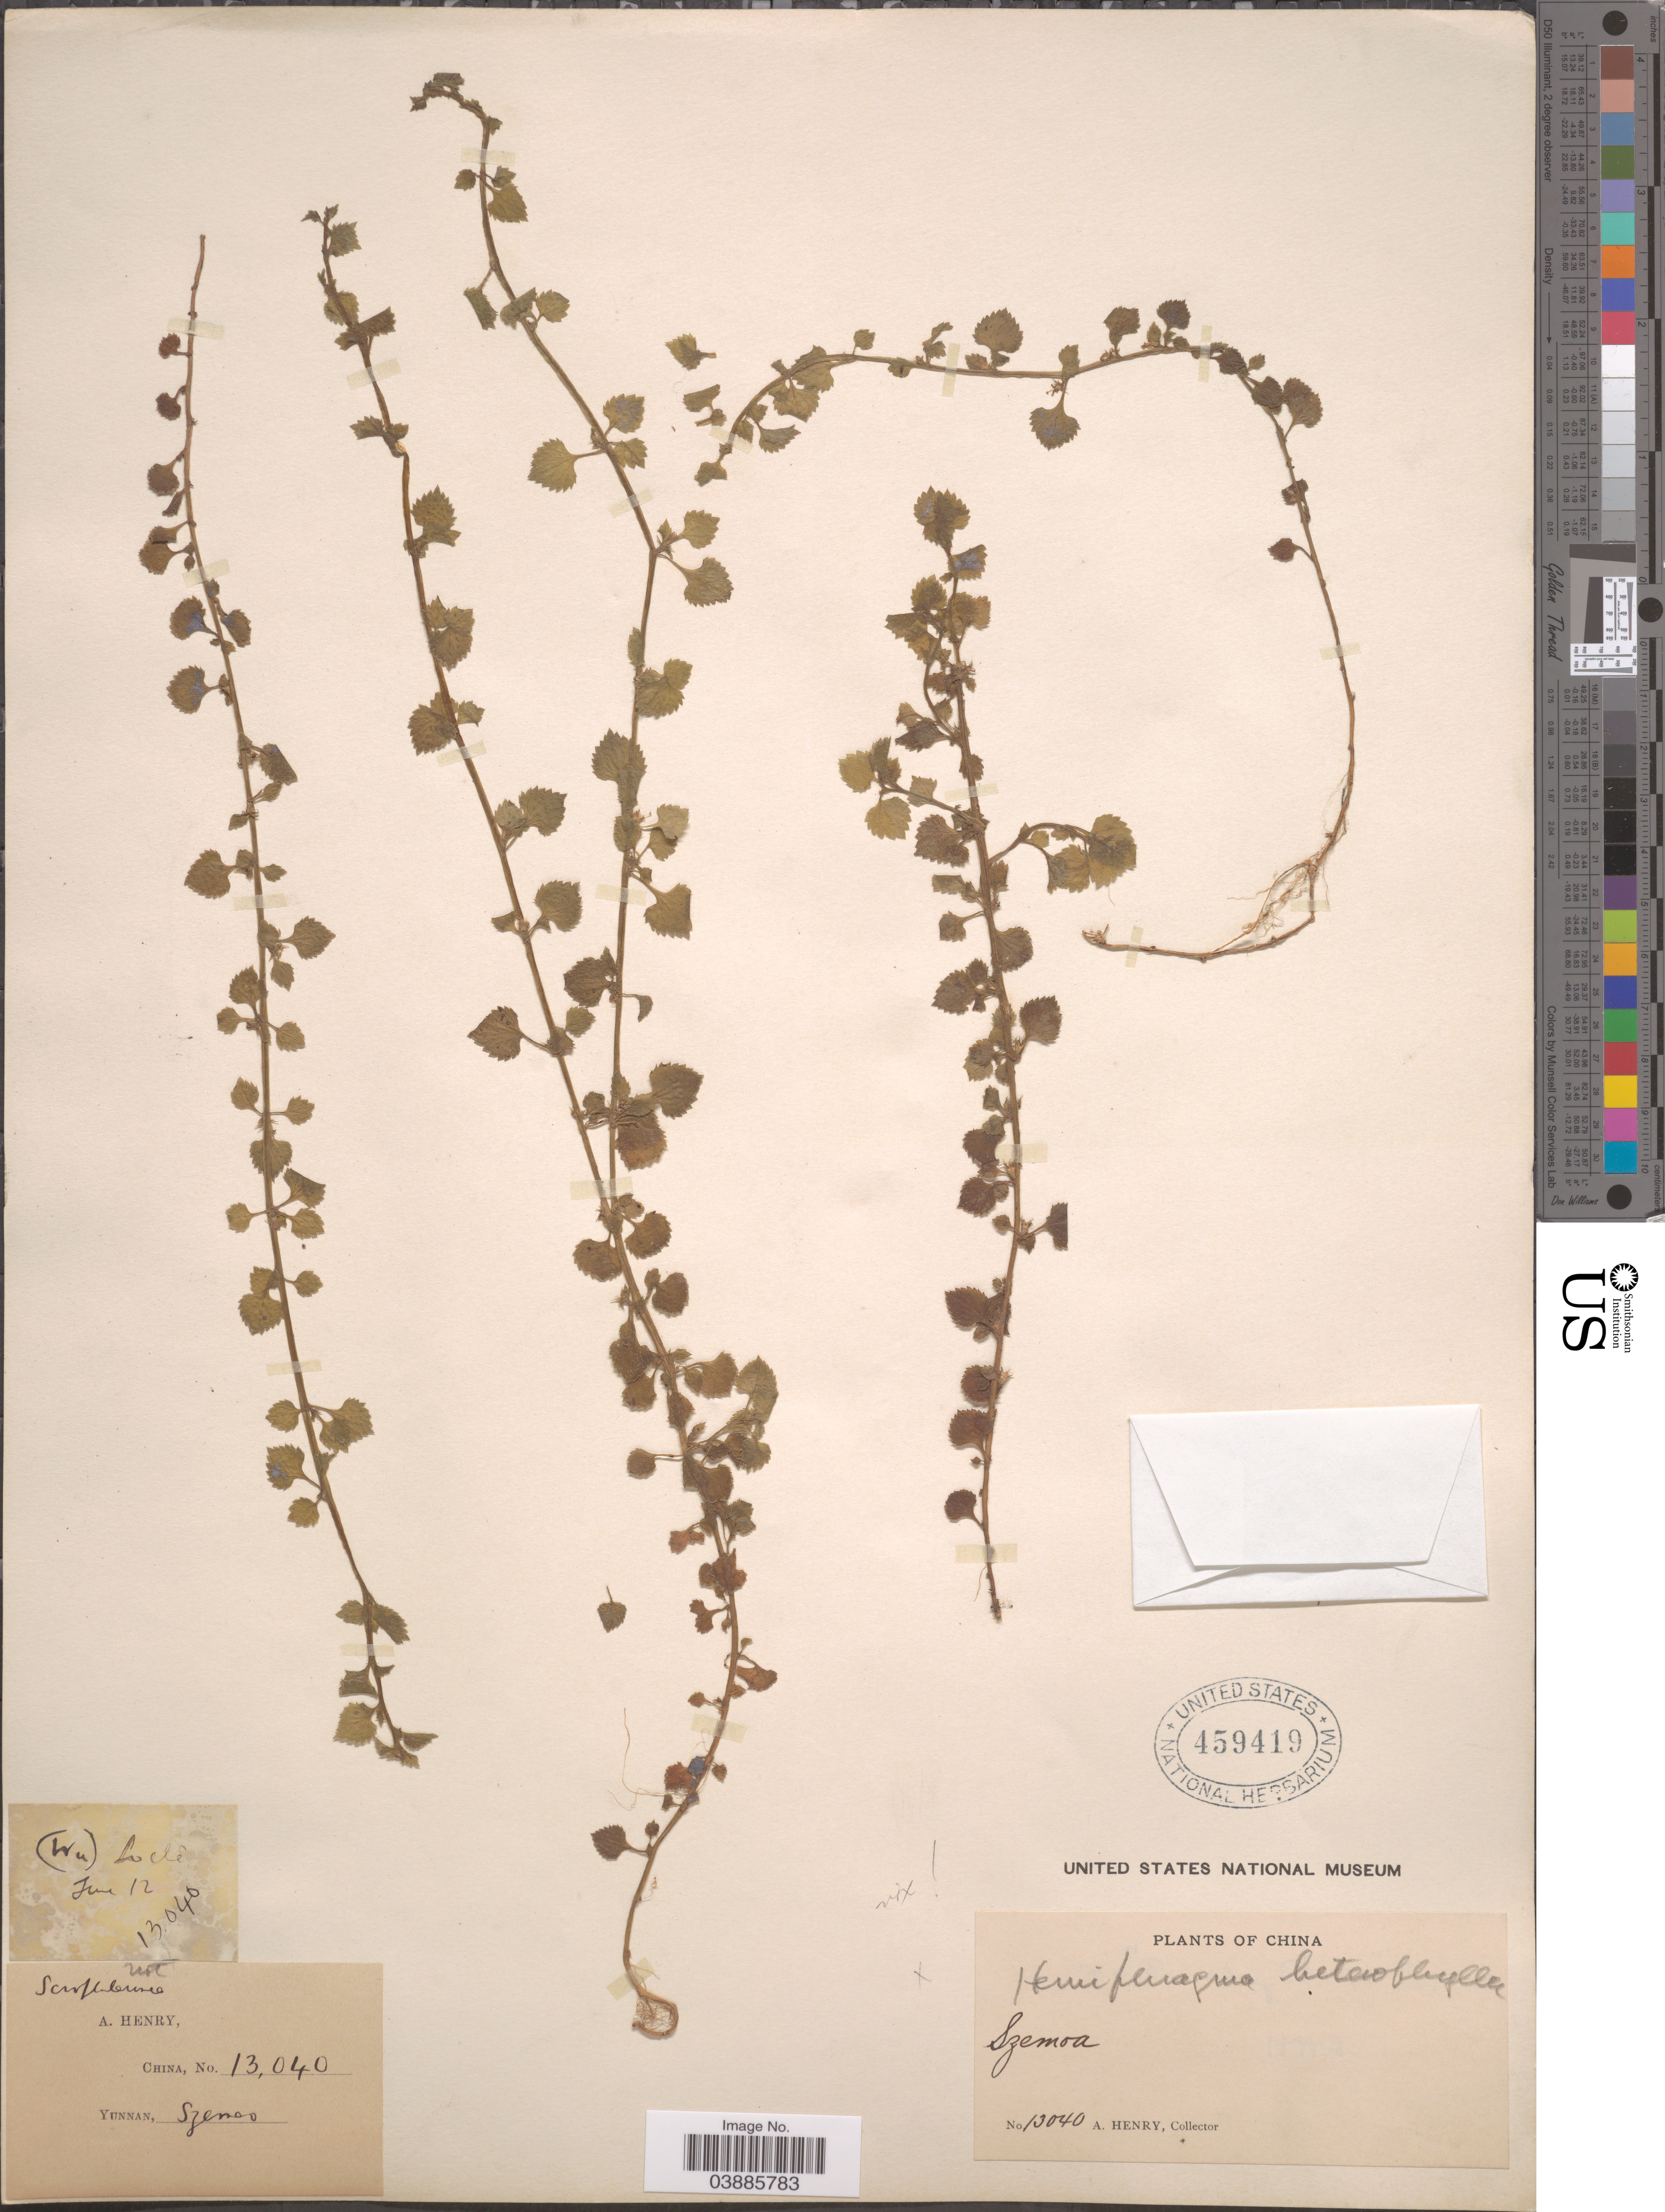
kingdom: Plantae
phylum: Tracheophyta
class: Magnoliopsida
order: Lamiales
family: Plantaginaceae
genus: Hemiphragma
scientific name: Hemiphragma heterophyllum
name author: Wall.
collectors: A. Henry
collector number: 13040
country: China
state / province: Yunnan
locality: Yunnan, Szemoa.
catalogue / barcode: US 459419